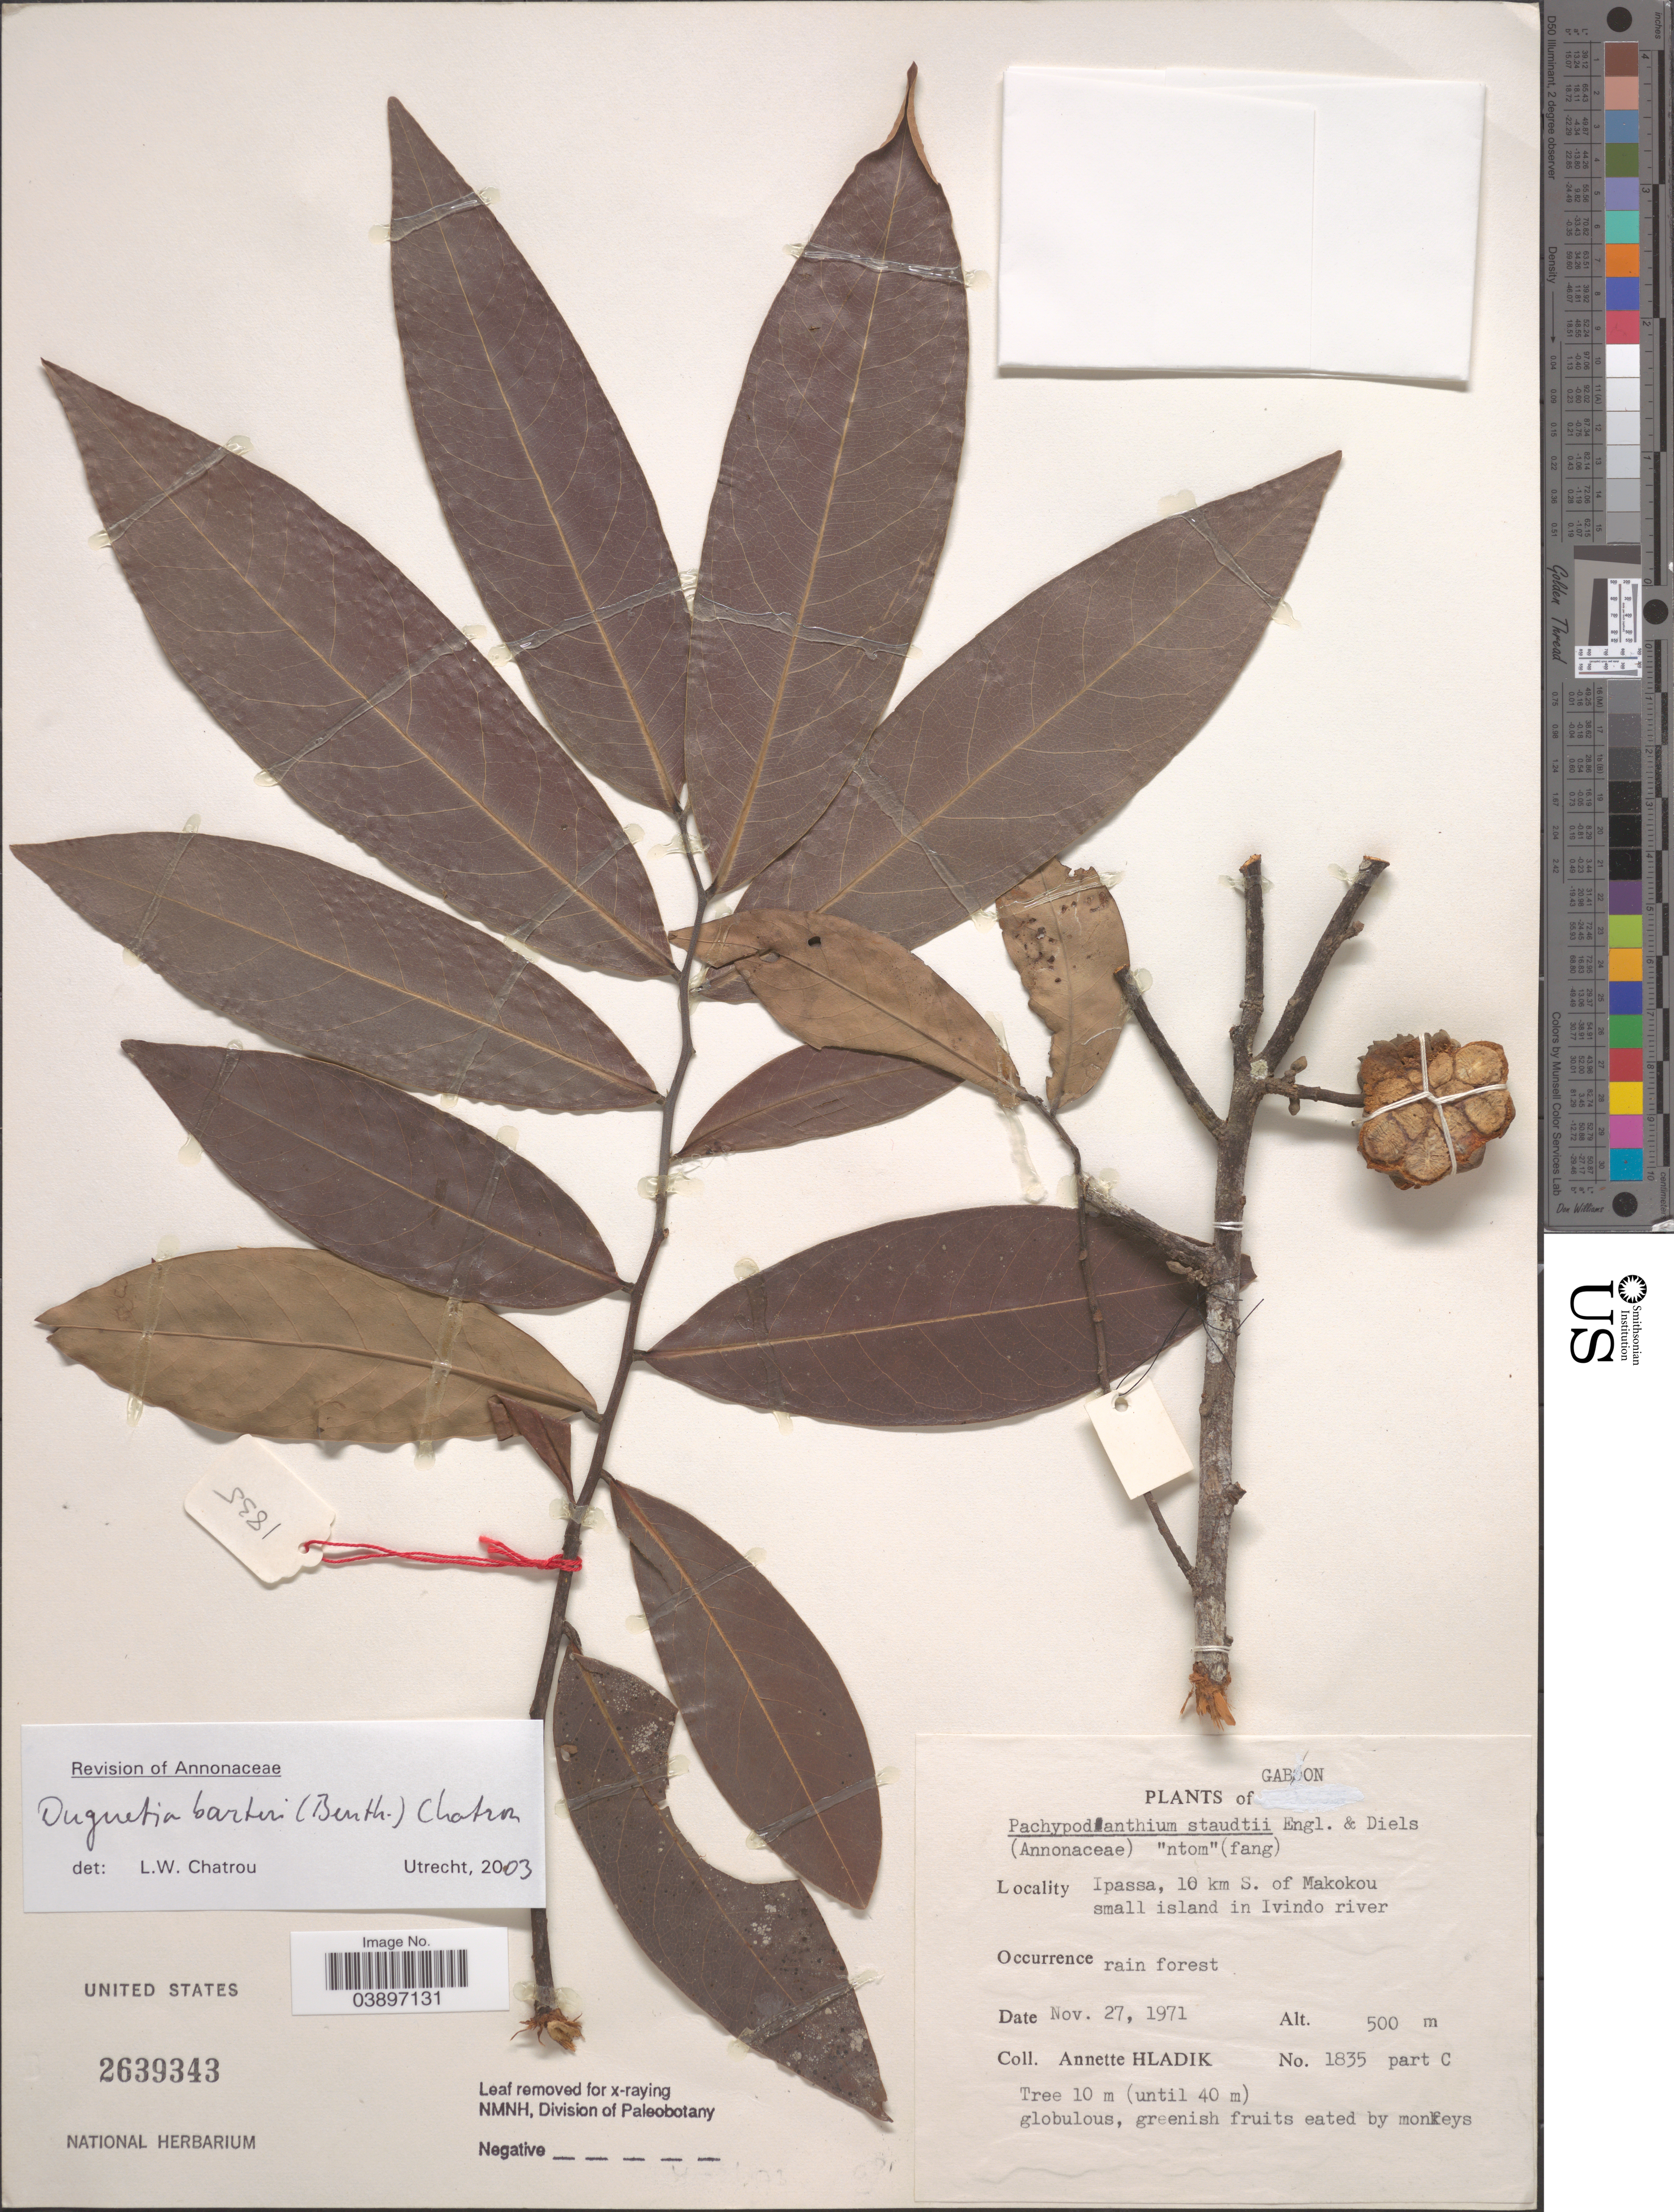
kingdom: Plantae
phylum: Tracheophyta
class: Magnoliopsida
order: Magnoliales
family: Annonaceae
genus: Duguetia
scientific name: Duguetia barteri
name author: (Benth.) Chatrou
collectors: A. Hladik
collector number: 1835 part C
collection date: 1971-11-27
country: Gabon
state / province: Ogooue-Ivindo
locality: Ipassa, 10 km S. of Makokou small island in Ivindo river.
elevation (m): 500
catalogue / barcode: US 2639343